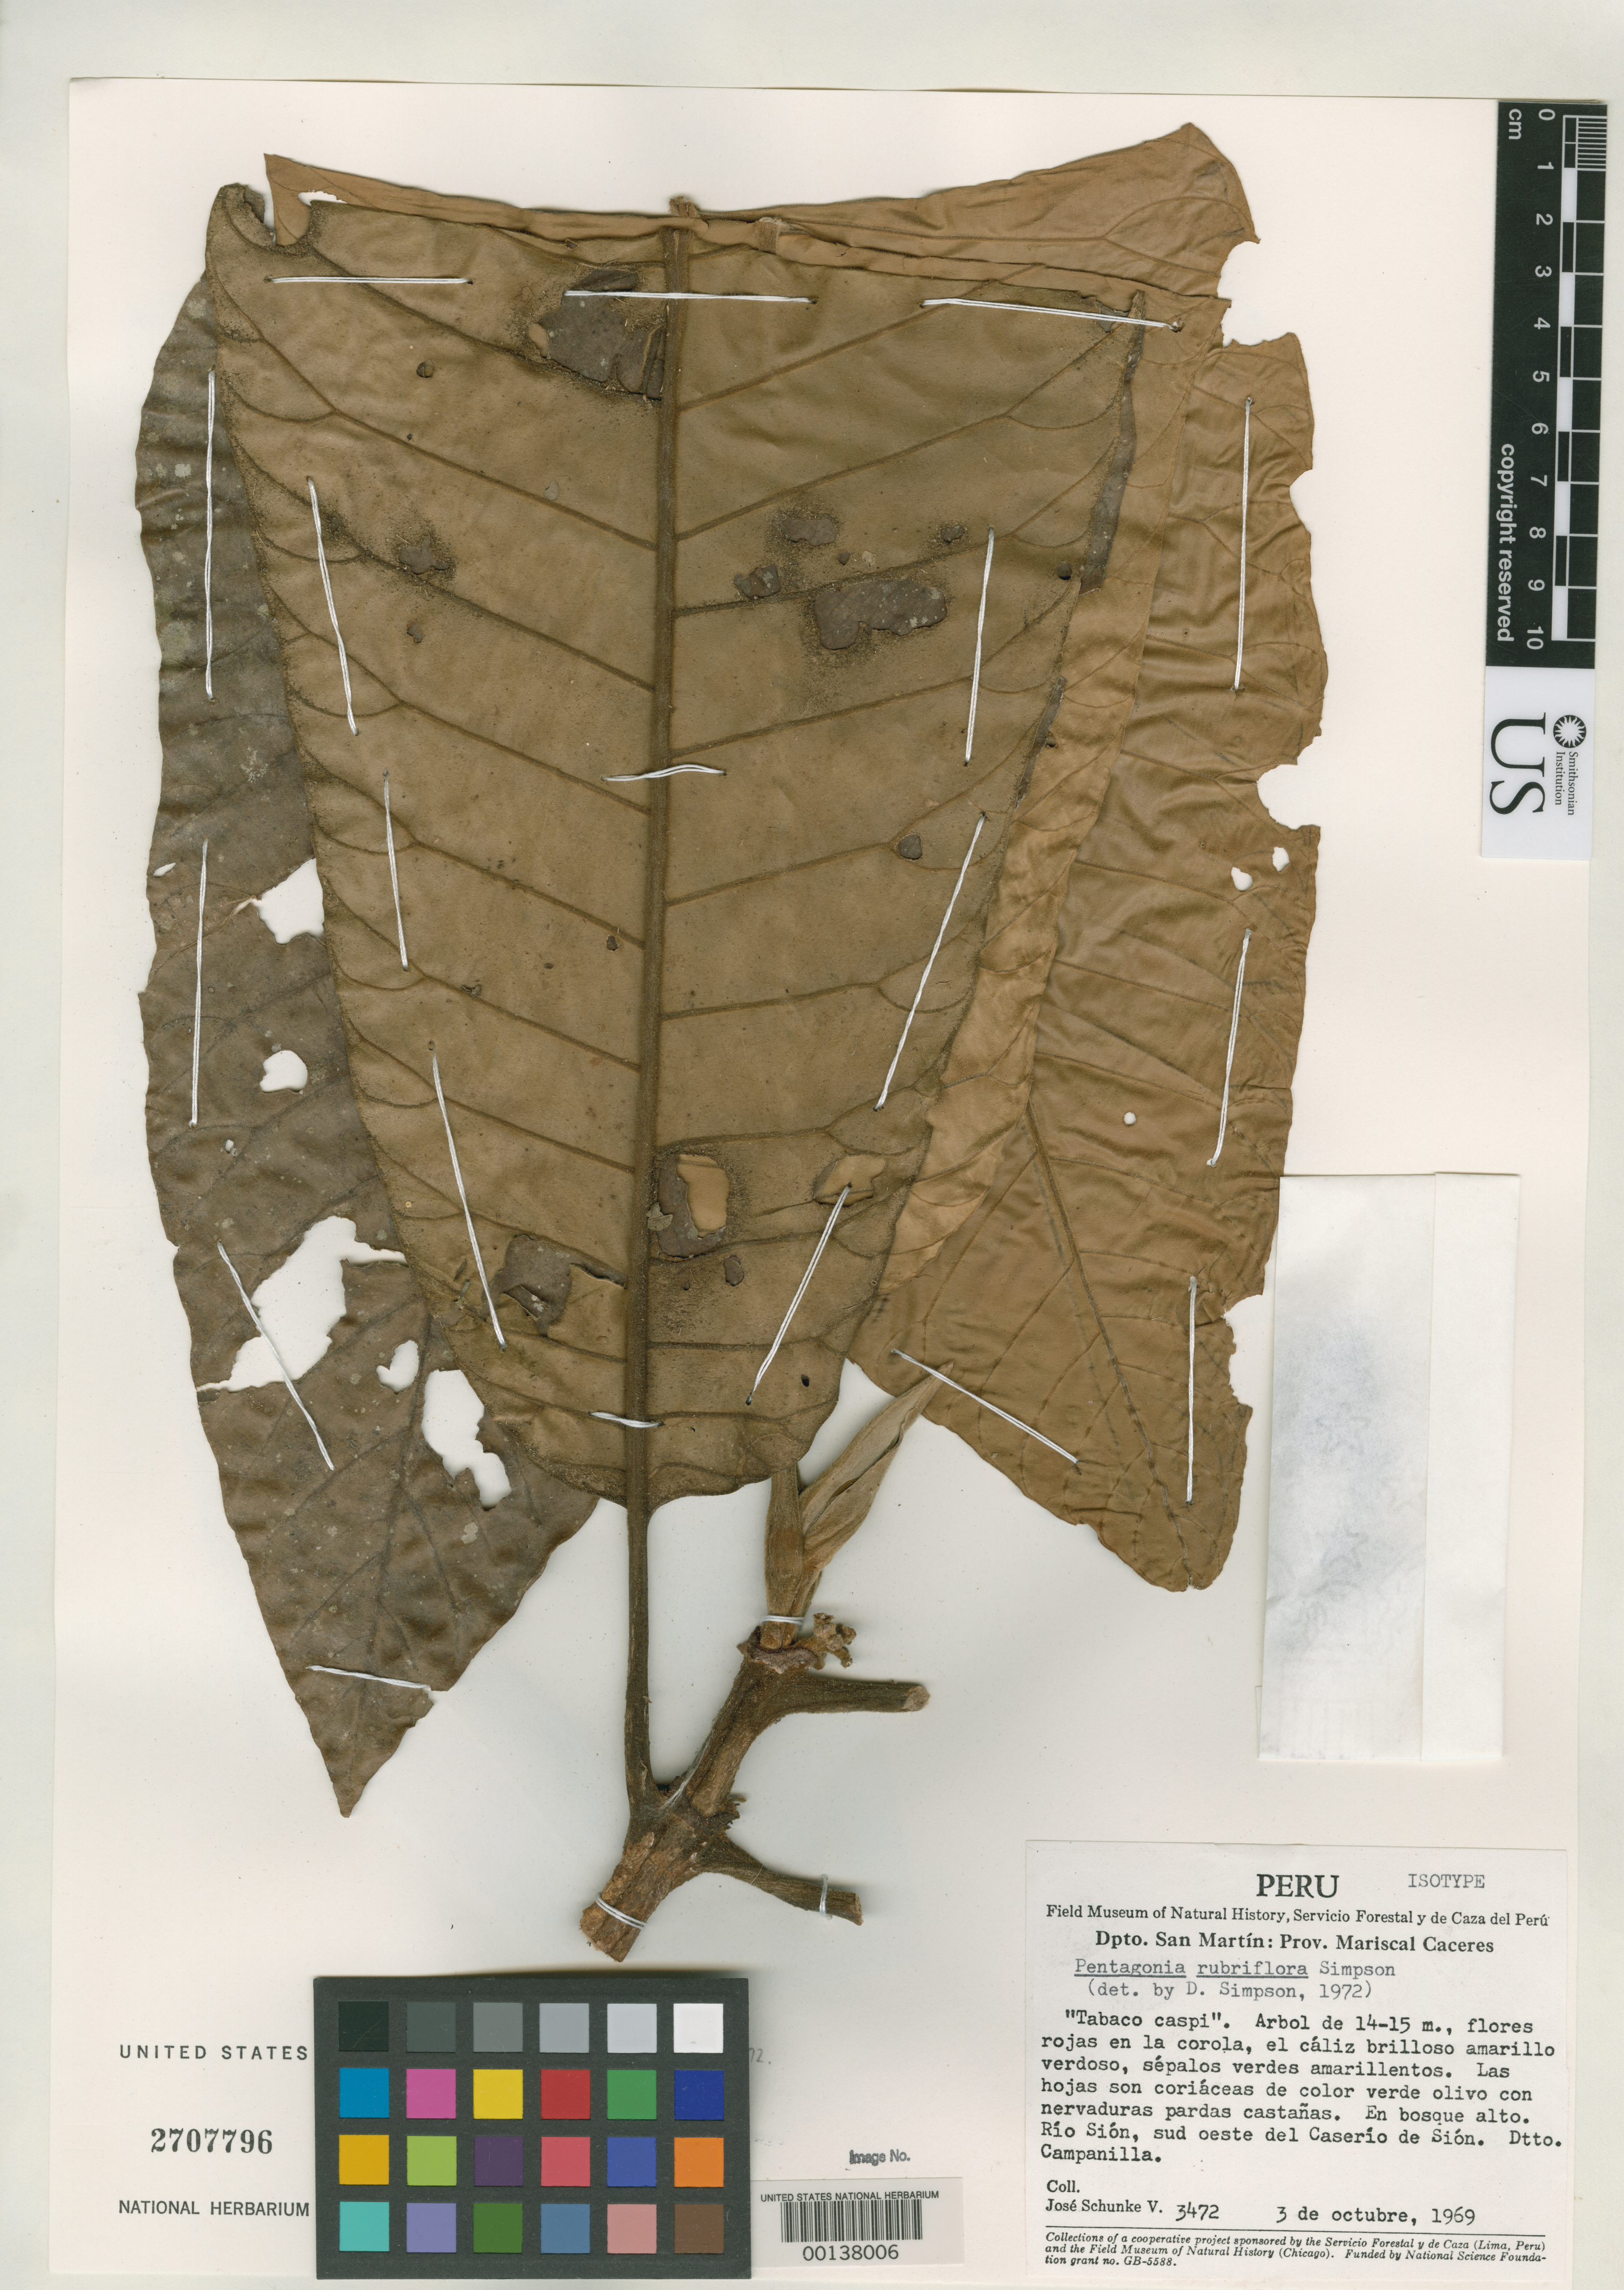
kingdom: Plantae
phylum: Tracheophyta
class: Magnoliopsida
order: Gentianales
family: Rubiaceae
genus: Pentagonia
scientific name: Pentagonia rubriflora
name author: D.R. Simpson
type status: Isotype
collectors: J. Schunke Vigo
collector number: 3472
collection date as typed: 03 Oct 1969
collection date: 1969-10-03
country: Peru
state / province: San Martín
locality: Rio Sion, SE of Caserio de Sion.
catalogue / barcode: US 2707796